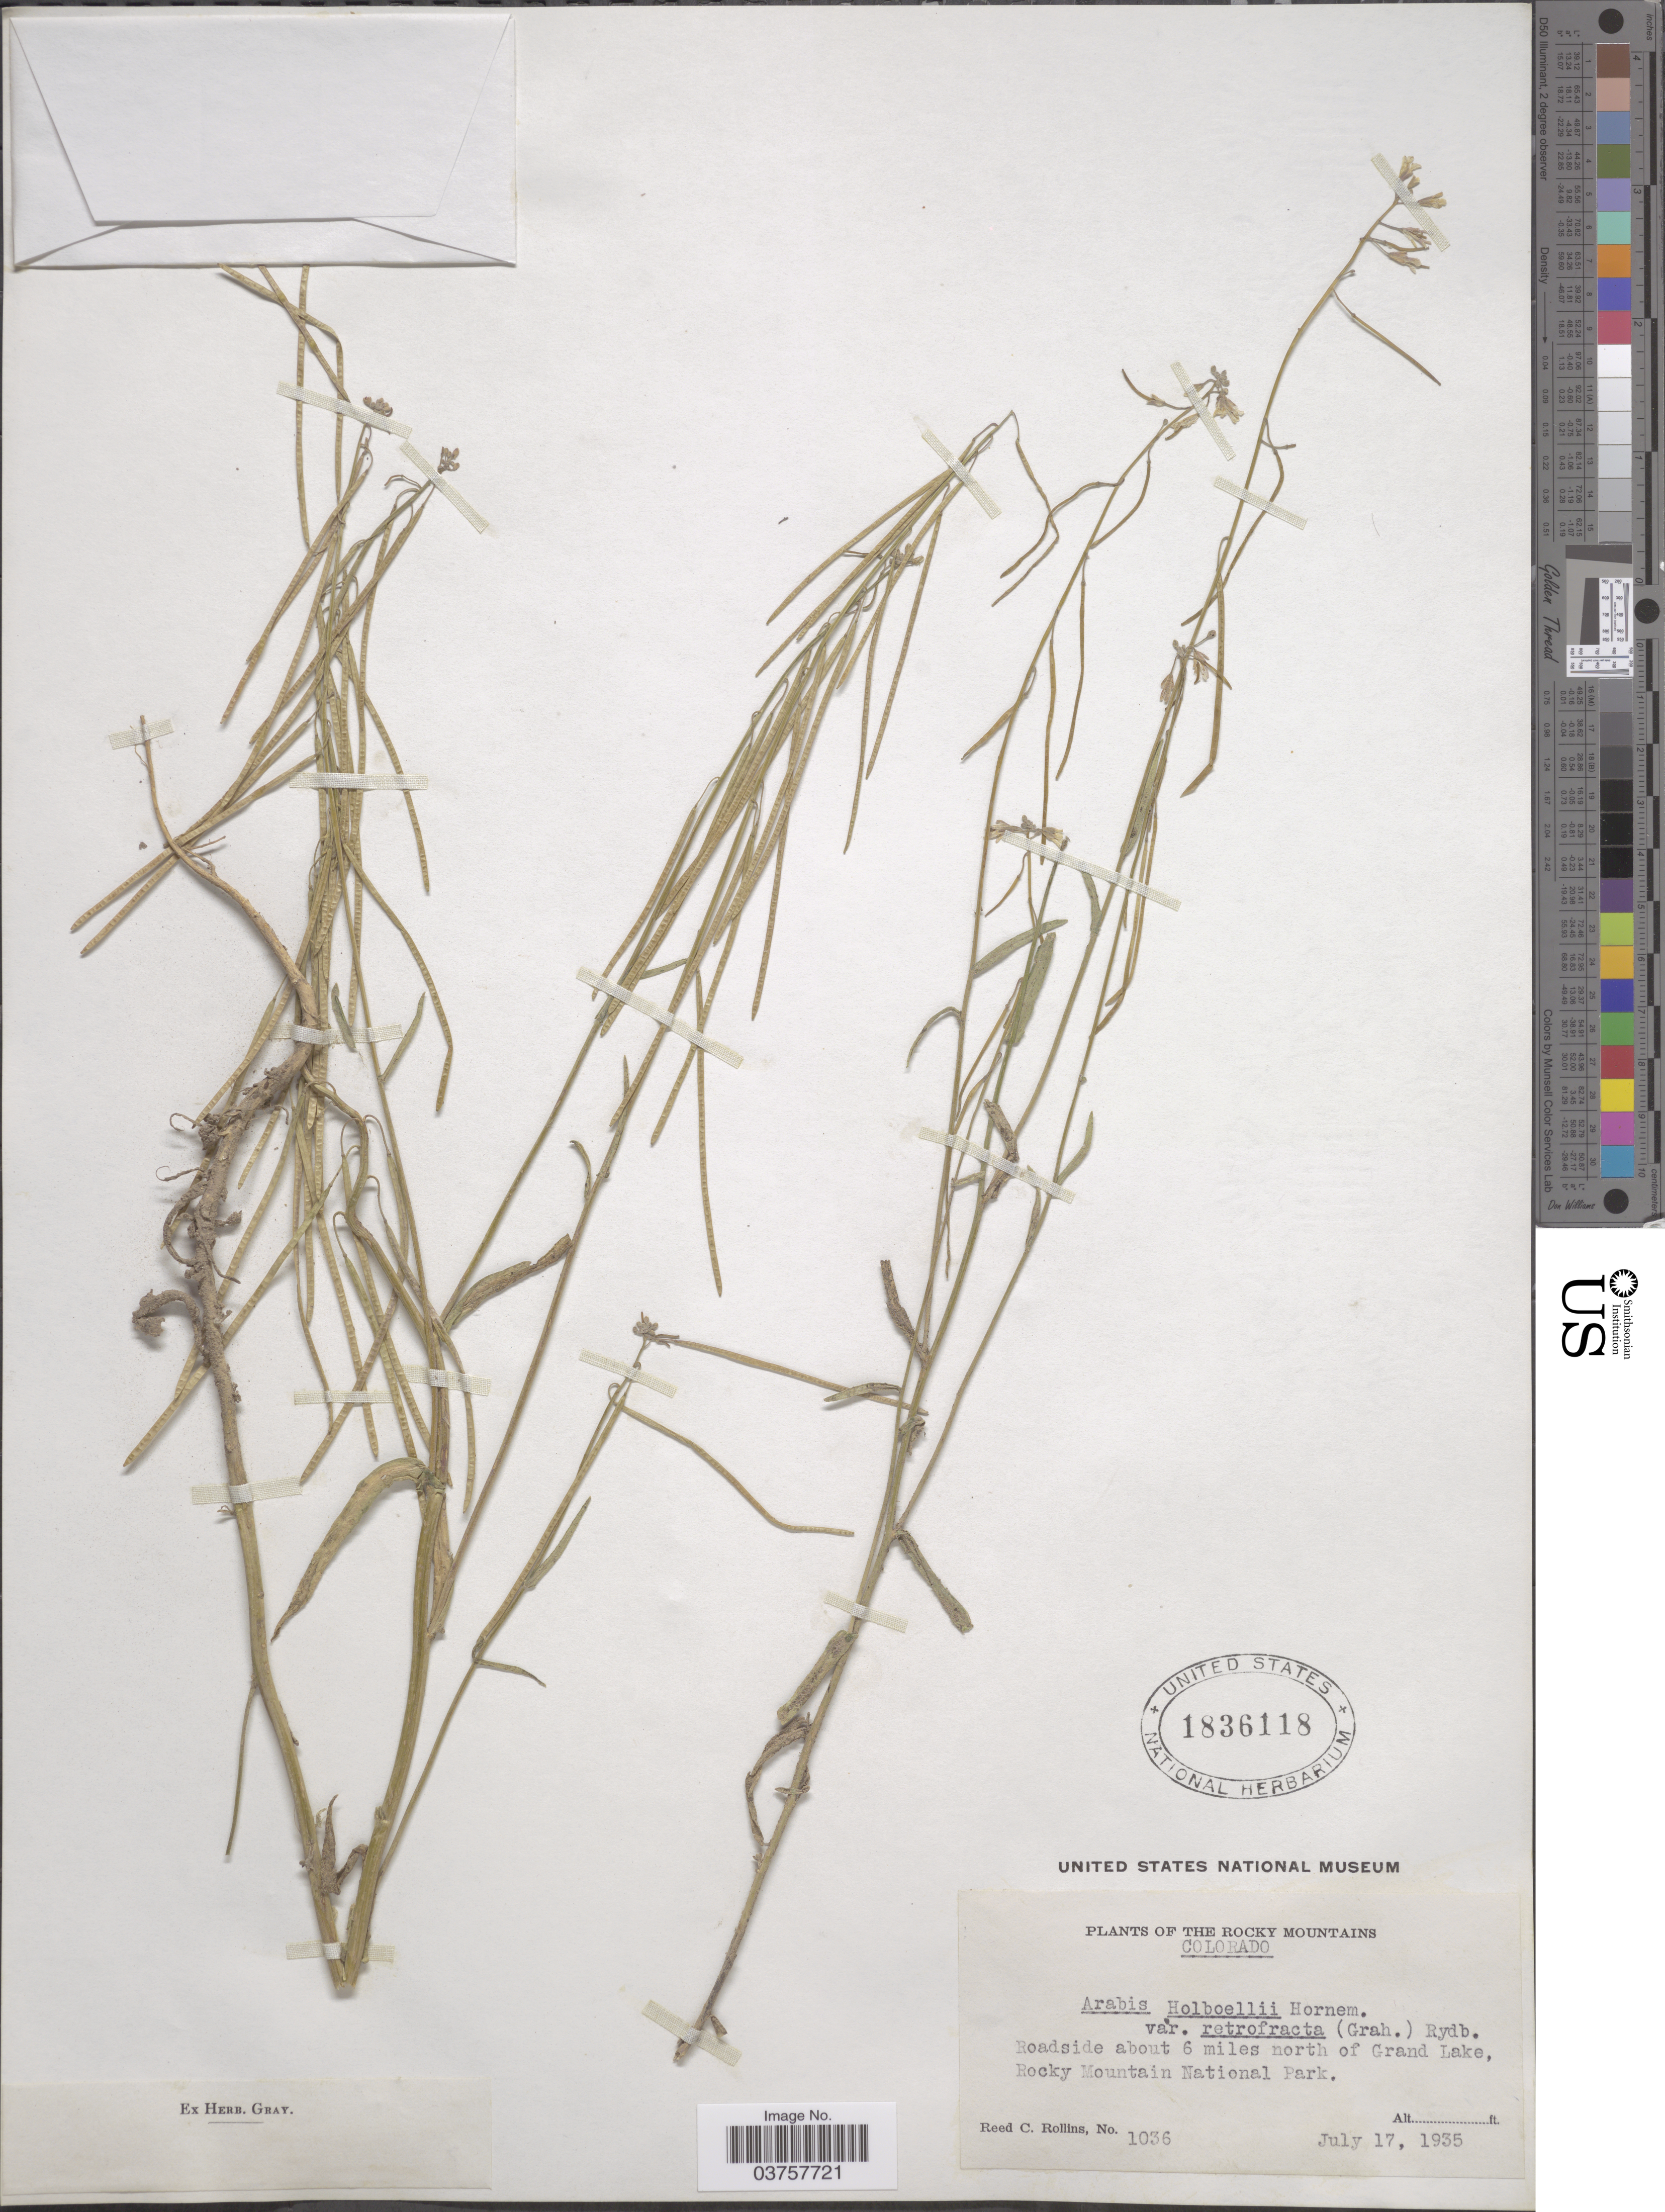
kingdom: Plantae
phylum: Tracheophyta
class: Magnoliopsida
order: Brassicales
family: Brassicaceae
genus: Arabis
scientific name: Arabis holboellii var. retrofracta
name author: Rydb.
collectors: R. C. Rollins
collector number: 1036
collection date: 1935-07-17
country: United States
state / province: Colorado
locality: The Rocky Mountains. Roadside about 6 miles north of Grand Lake, Rocky Mountain National Park.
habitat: roadside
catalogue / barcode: US 1836118